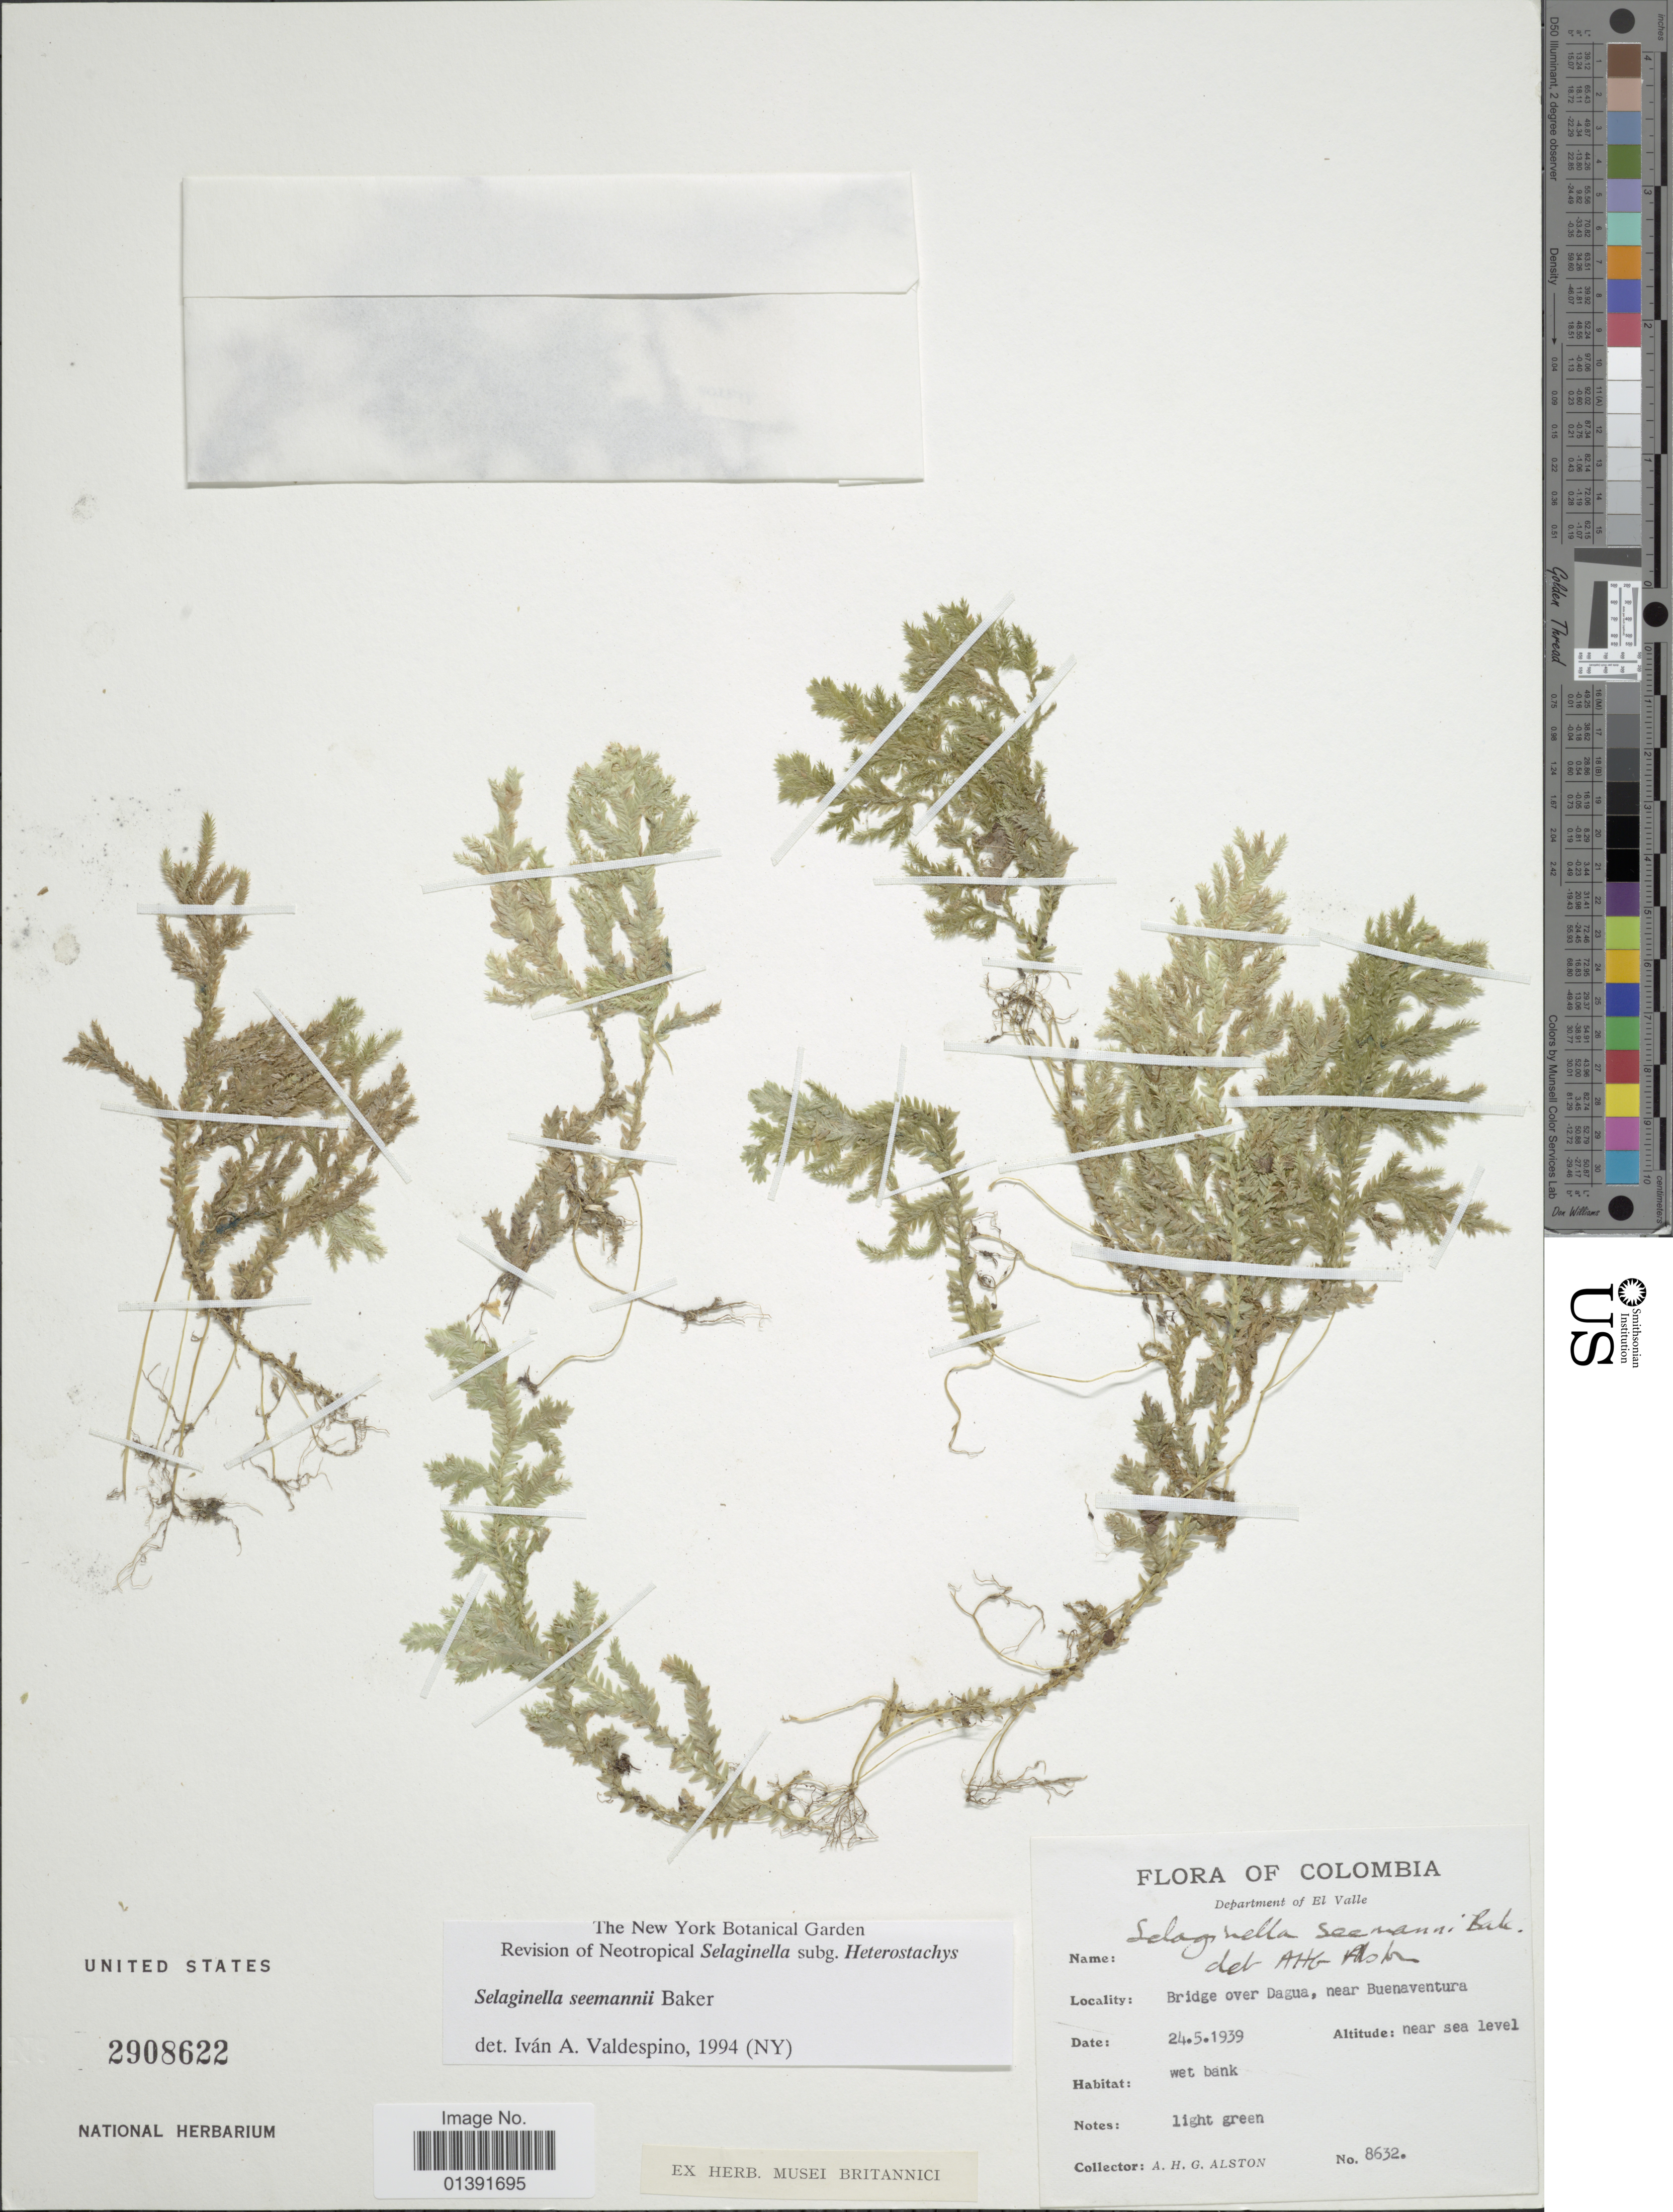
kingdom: Plantae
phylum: Tracheophyta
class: Lycopodiopsida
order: Selaginellales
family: Selaginellaceae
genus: Selaginella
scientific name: Selaginella seemannii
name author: Baker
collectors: A. H. Alston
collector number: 8632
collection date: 1939-05-24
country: Colombia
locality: Department of El Valle, bridge over Dagua, near Buenaventura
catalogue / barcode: US 2908622